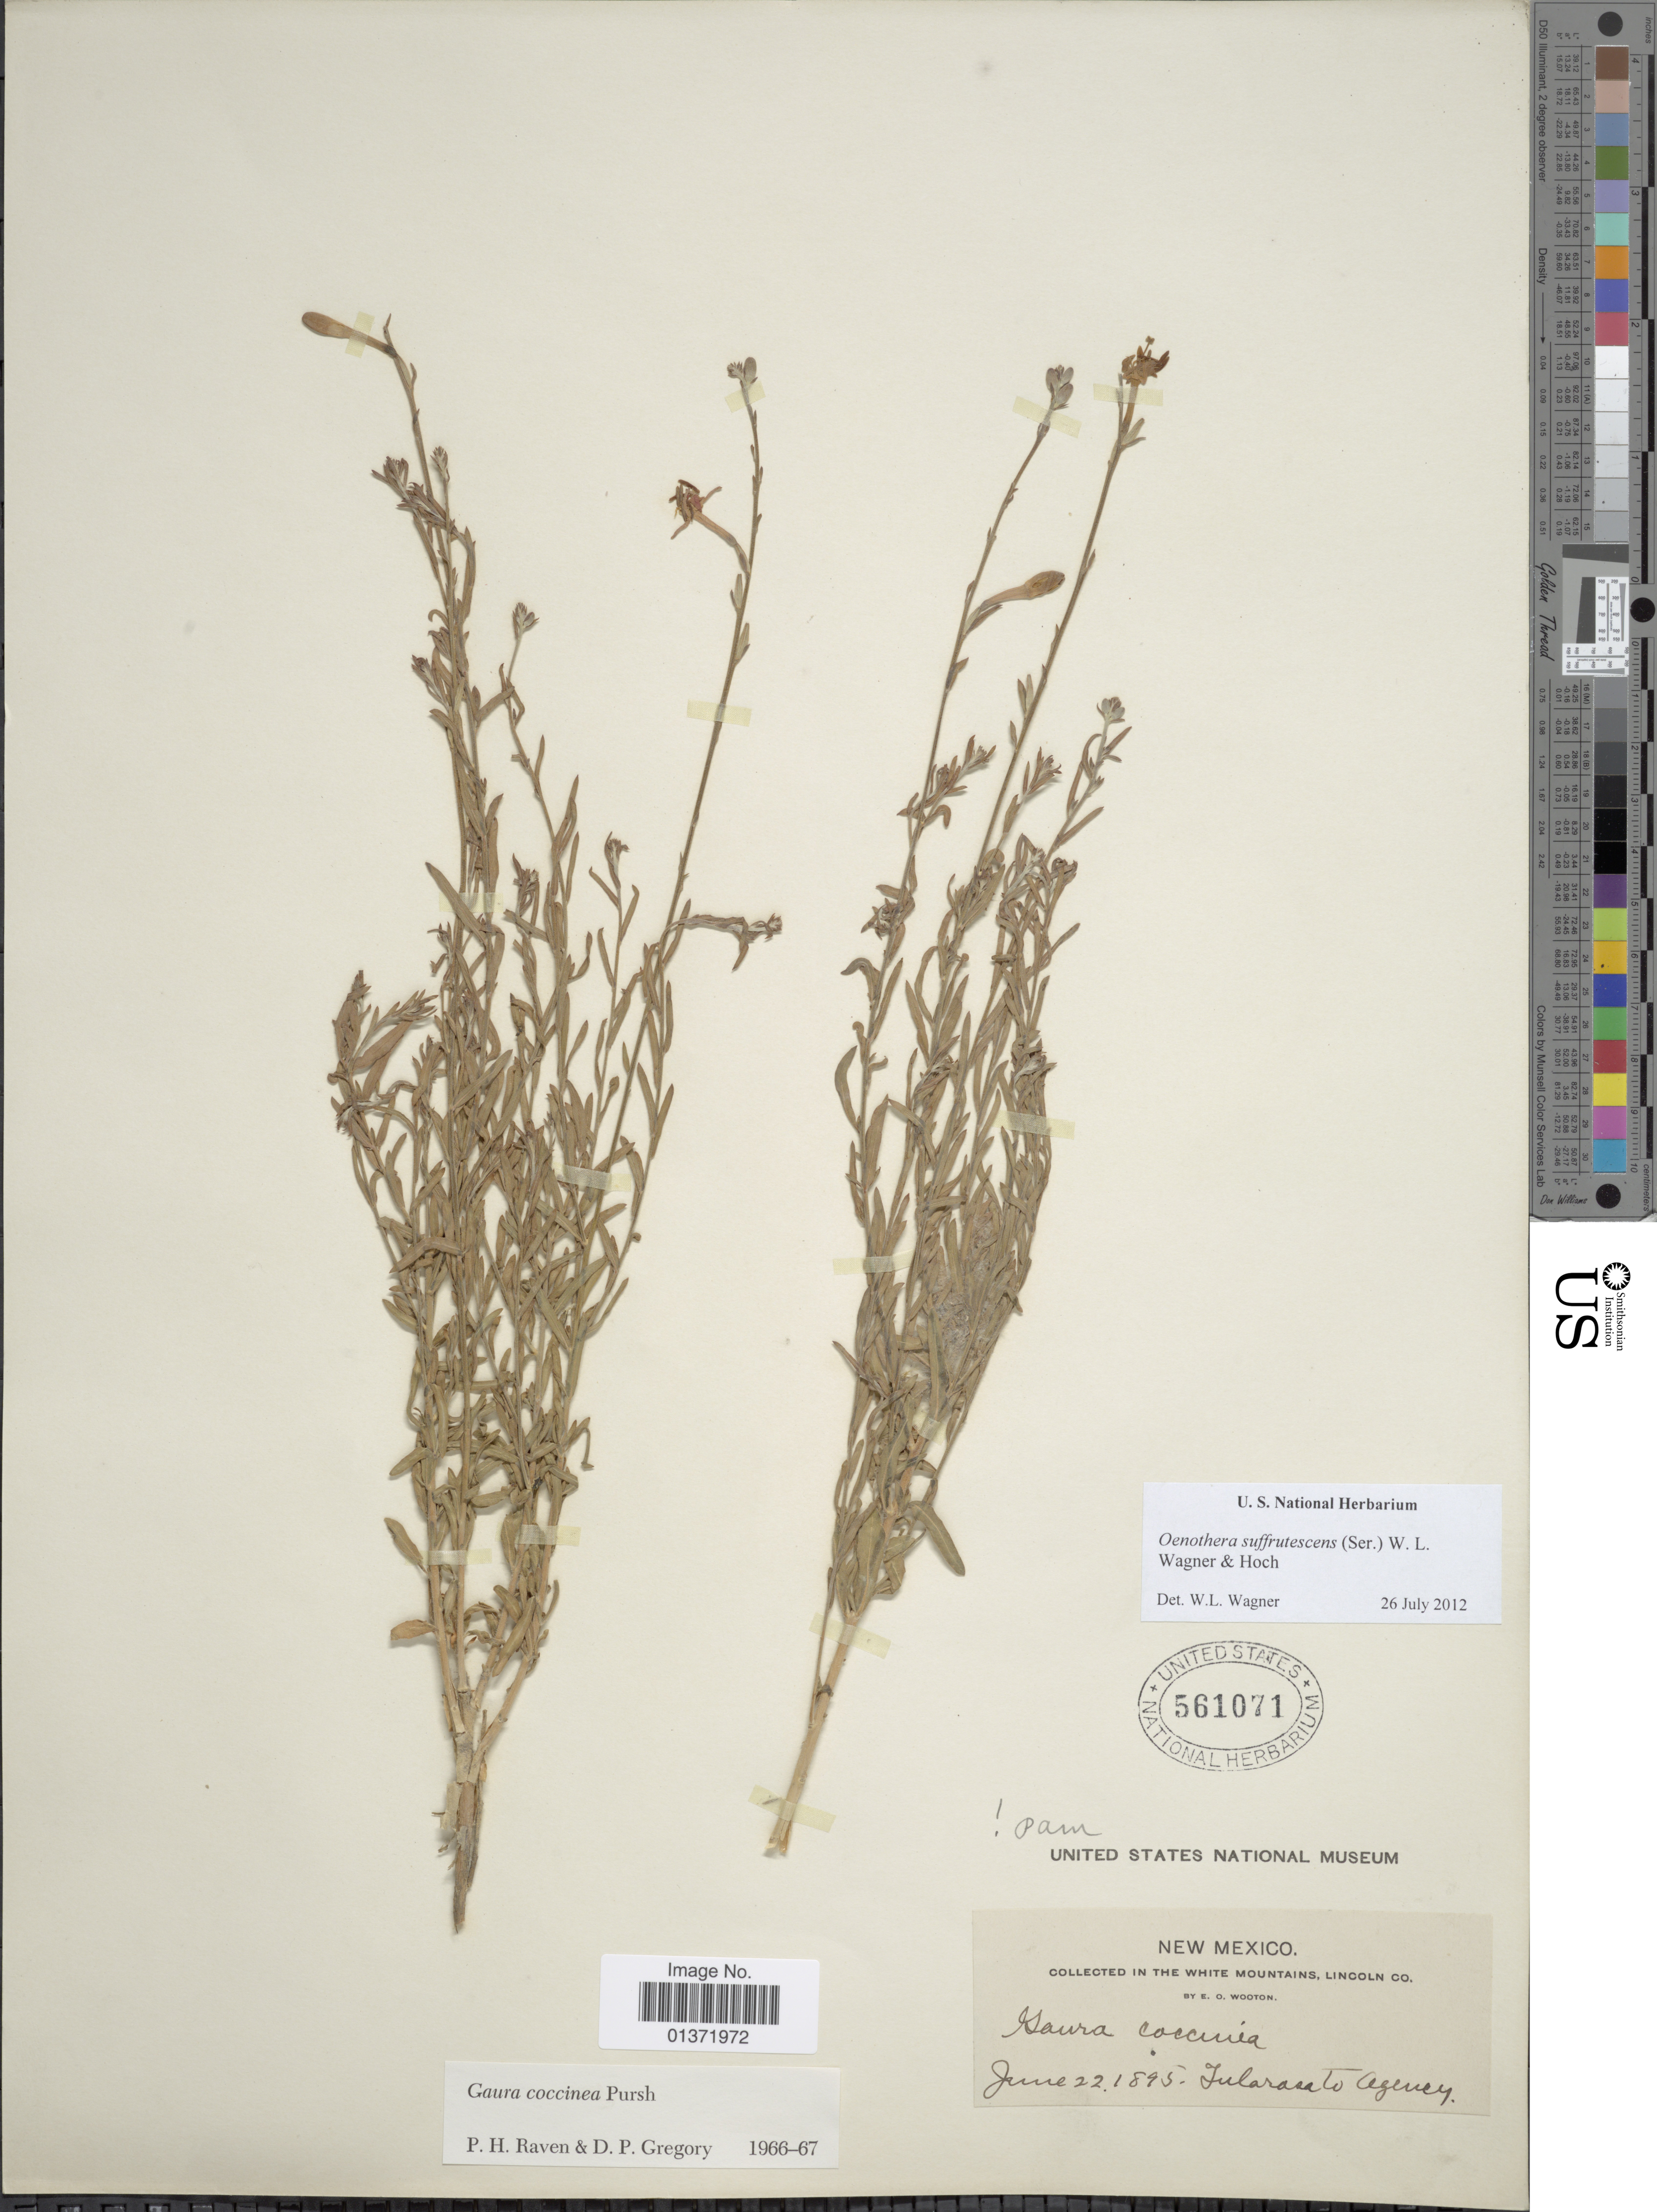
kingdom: Plantae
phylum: Tracheophyta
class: Magnoliopsida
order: Myrtales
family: Onagraceae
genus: Oenothera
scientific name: Oenothera suffrutescens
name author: (Ser.) W.L. Wagner & Hoch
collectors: E. O. Wooton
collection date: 1895-06-22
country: United States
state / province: New Mexico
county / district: Lincoln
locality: White Mountains, Lincoln Co., Fularasa to Agency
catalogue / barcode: US 561071